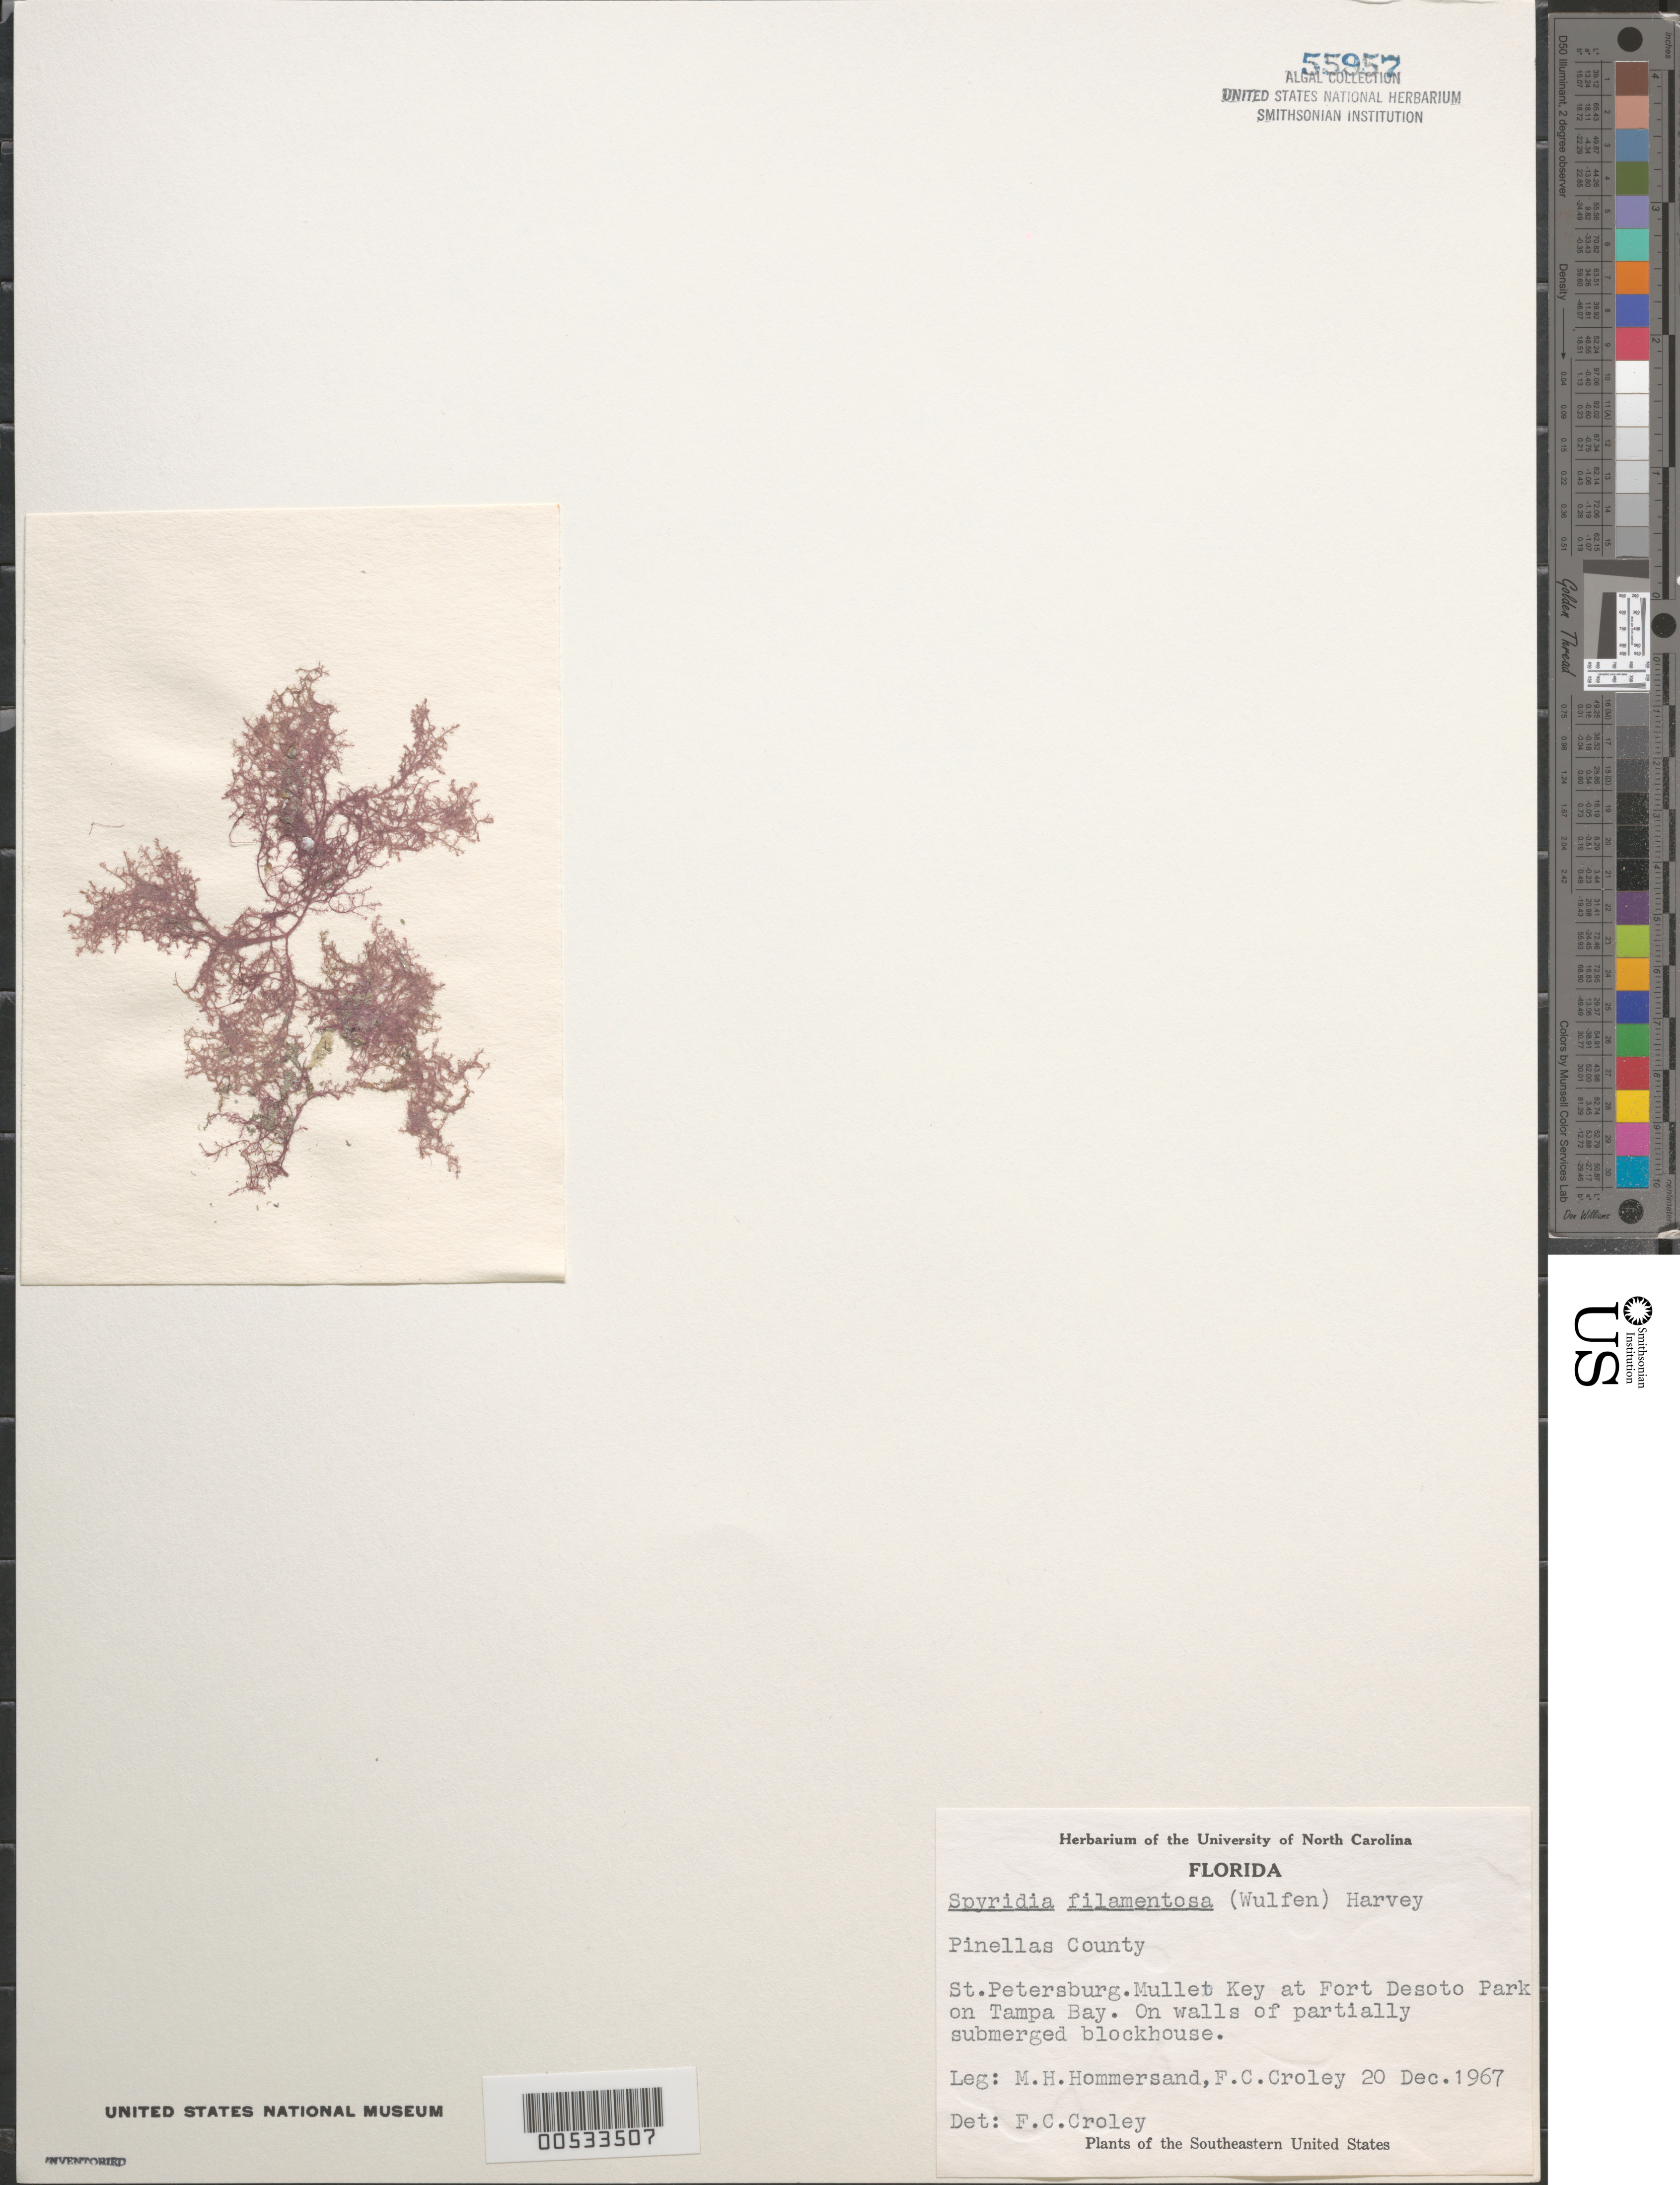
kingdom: Plantae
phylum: Rhodophyta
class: Florideophyceae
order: Ceramiales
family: Spyridiaceae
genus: Spyridia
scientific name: Spyridia filamentosa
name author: (Wulfen) Harv.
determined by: Croley, F. C.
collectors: M. H. Hommersand & F. C. Croley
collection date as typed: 20 Dec 1967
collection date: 1967-12-20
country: United States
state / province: Florida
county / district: Pinellas County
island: Mullet Key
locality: Fort DeSoto Park, Tampa Bay, St. Petersburg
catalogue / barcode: US 55957